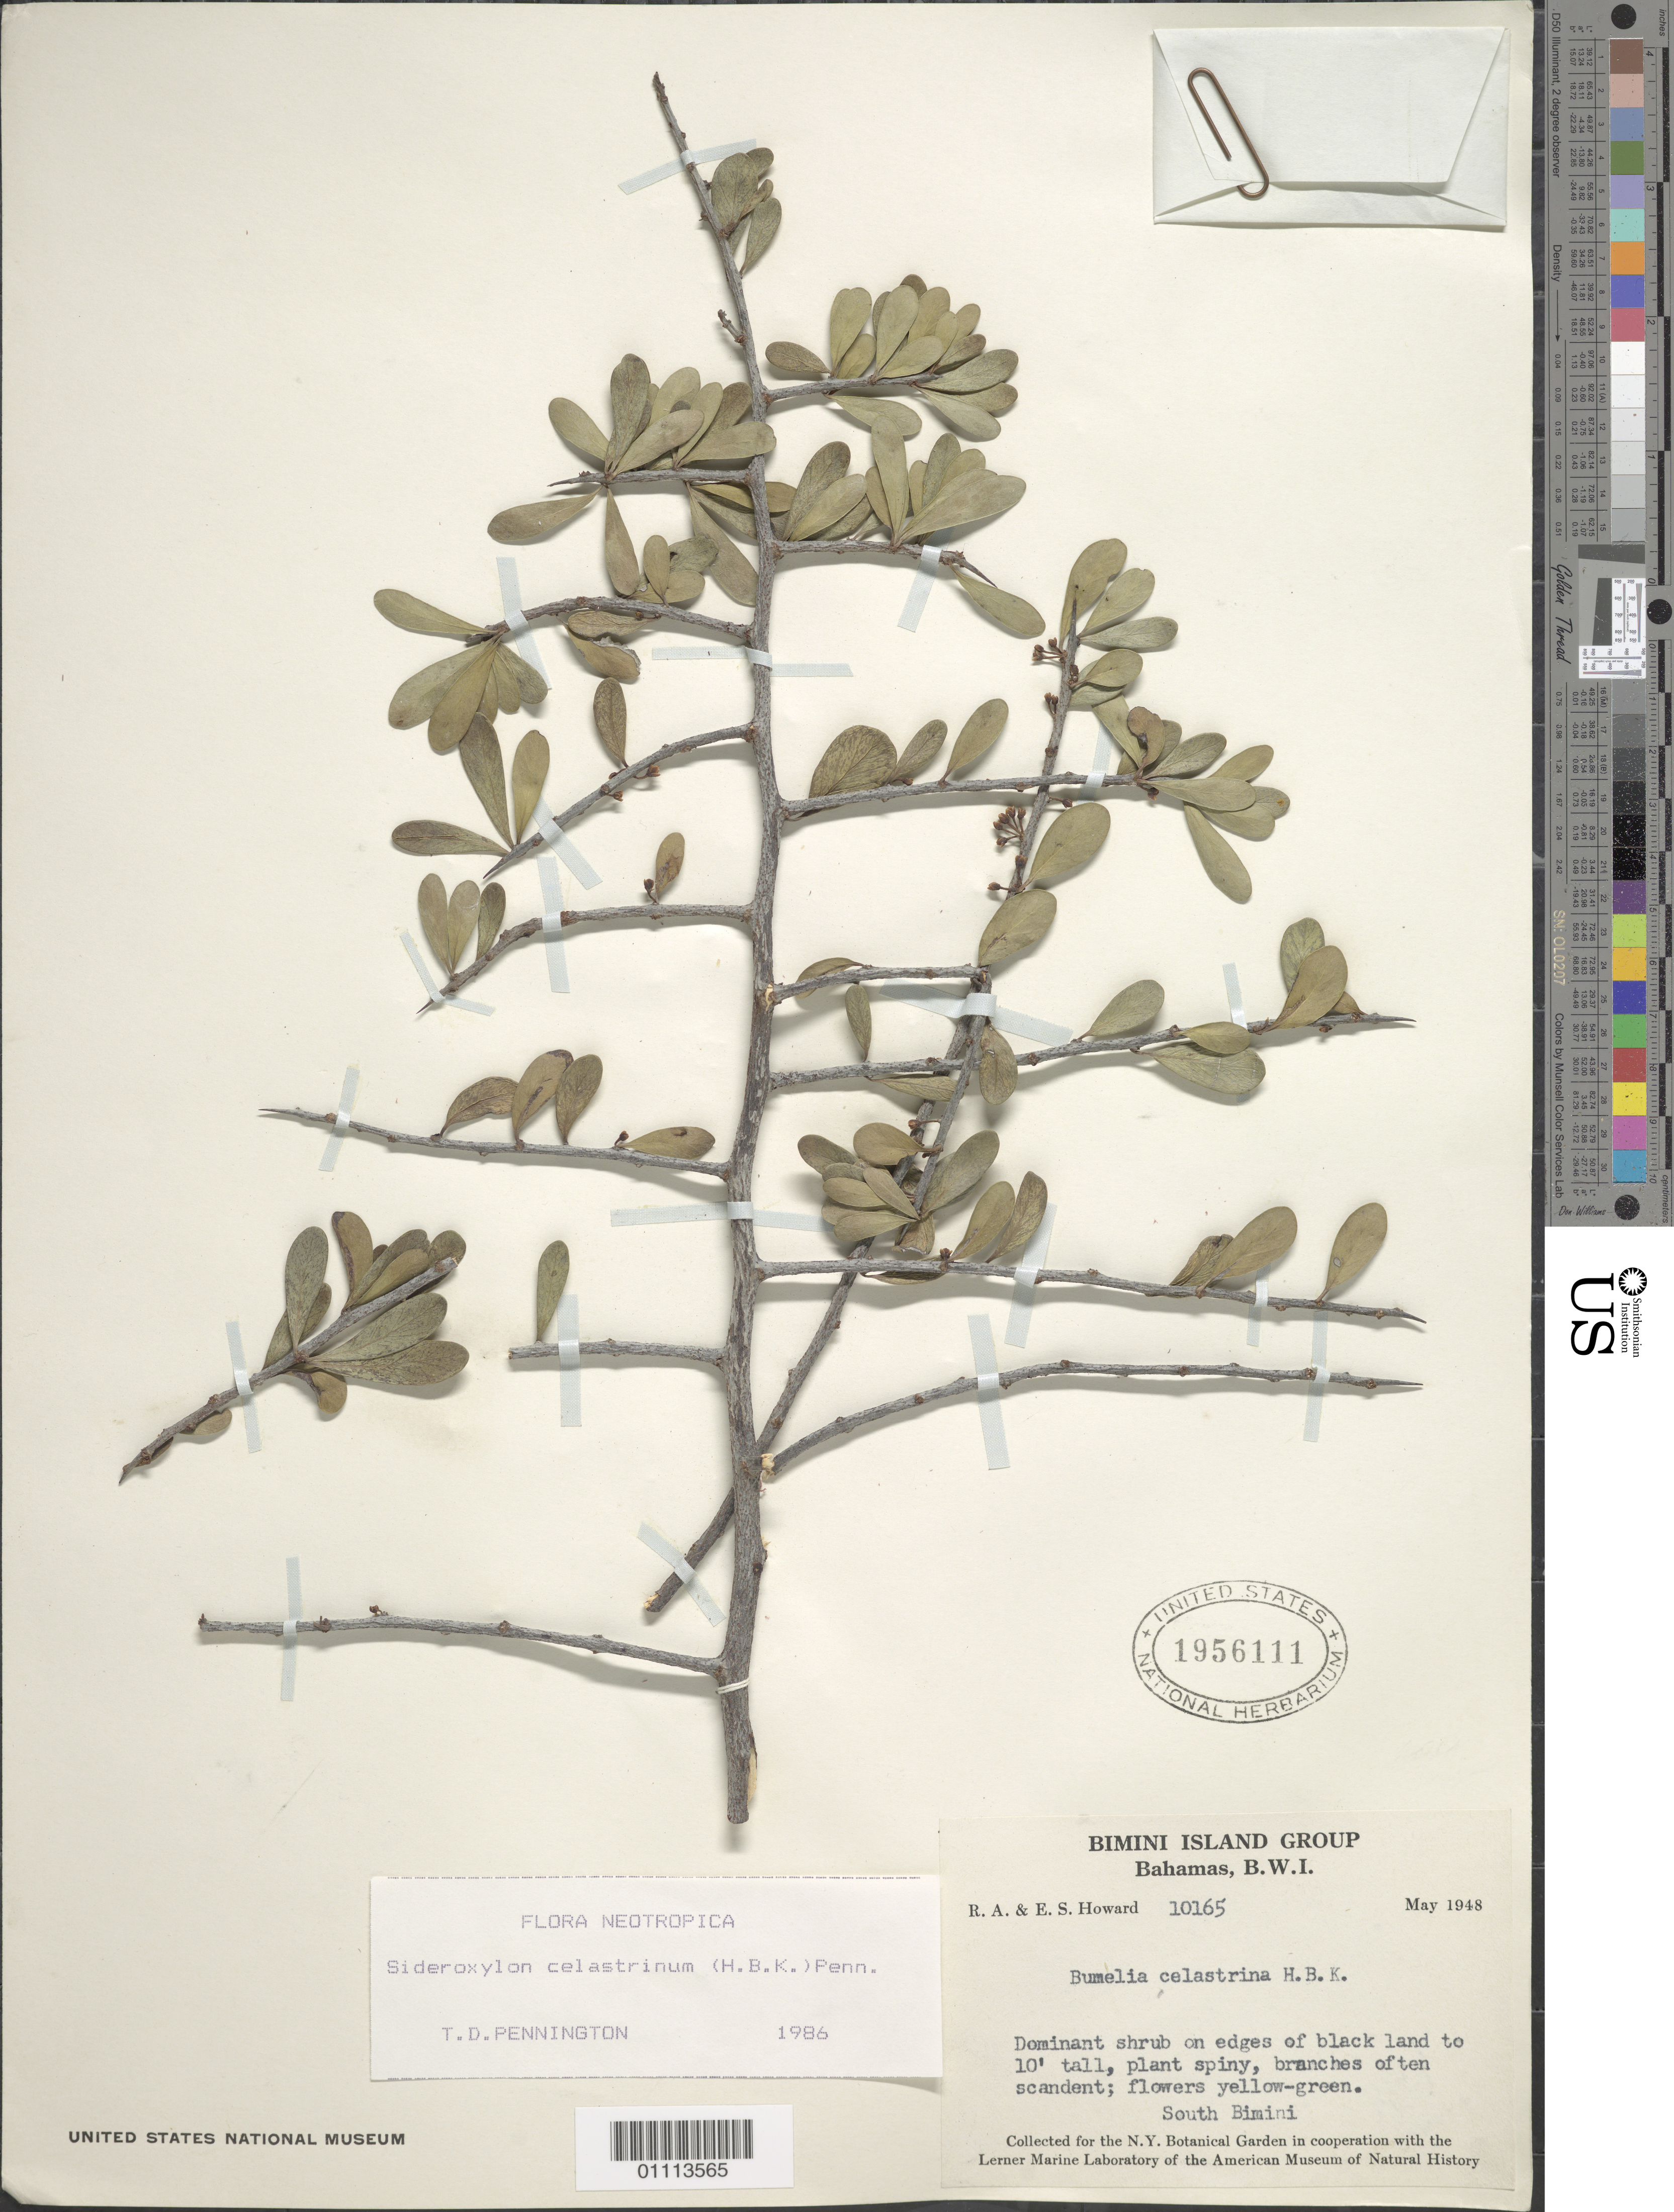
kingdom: Plantae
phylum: Tracheophyta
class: Magnoliopsida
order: Ericales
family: Sapotaceae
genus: Sideroxylon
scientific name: Sideroxylon celastrinum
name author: (Kunth) T.D. Penn.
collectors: R. A. Howard & E. S. Howard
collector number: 10165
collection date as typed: May 1948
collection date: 1948-05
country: Bahamas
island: South Bimini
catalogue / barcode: US 1956111